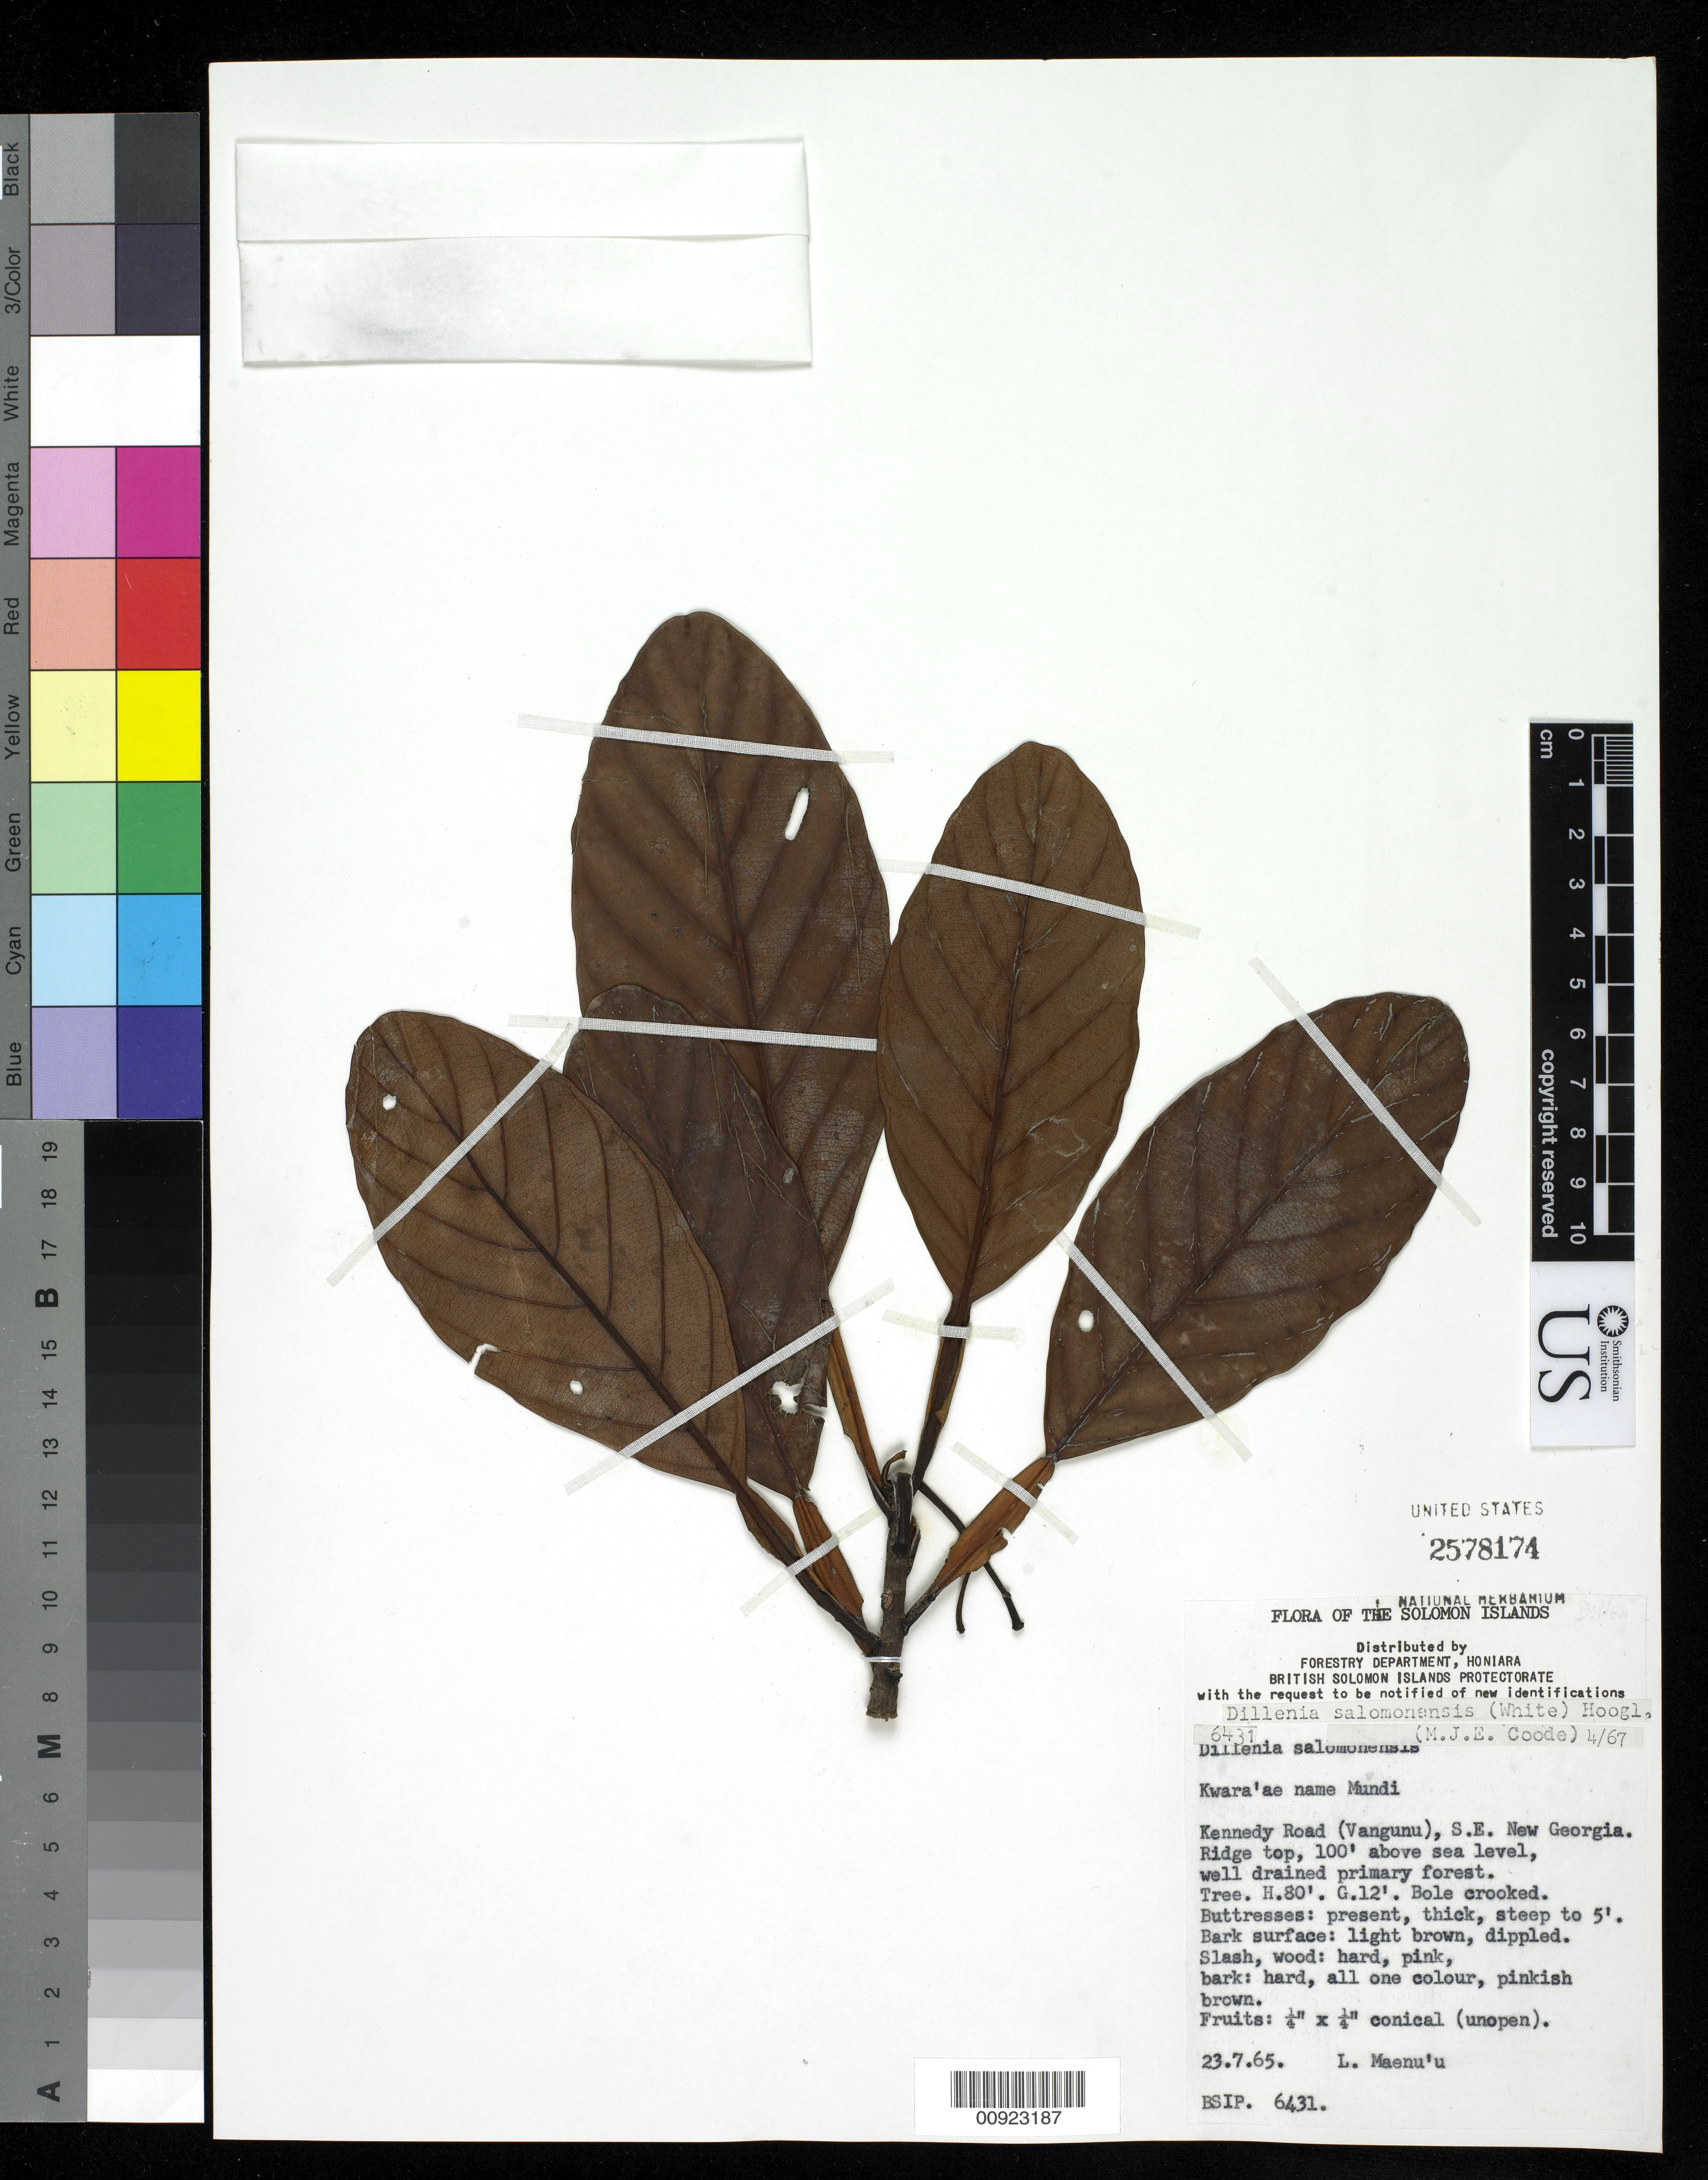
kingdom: Plantae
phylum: Tracheophyta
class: Magnoliopsida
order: Dilleniales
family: Dilleniaceae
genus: Dillenia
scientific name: Dillenia salomonensis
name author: (C.T. White) Hoogland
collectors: L. Maenu'u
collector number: BSIP 6431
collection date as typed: Apr 1967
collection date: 1967-04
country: Solomon Islands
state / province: Western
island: Vangunu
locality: Kennedy Road (Vangunu), S.E.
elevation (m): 30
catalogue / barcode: US 2578174